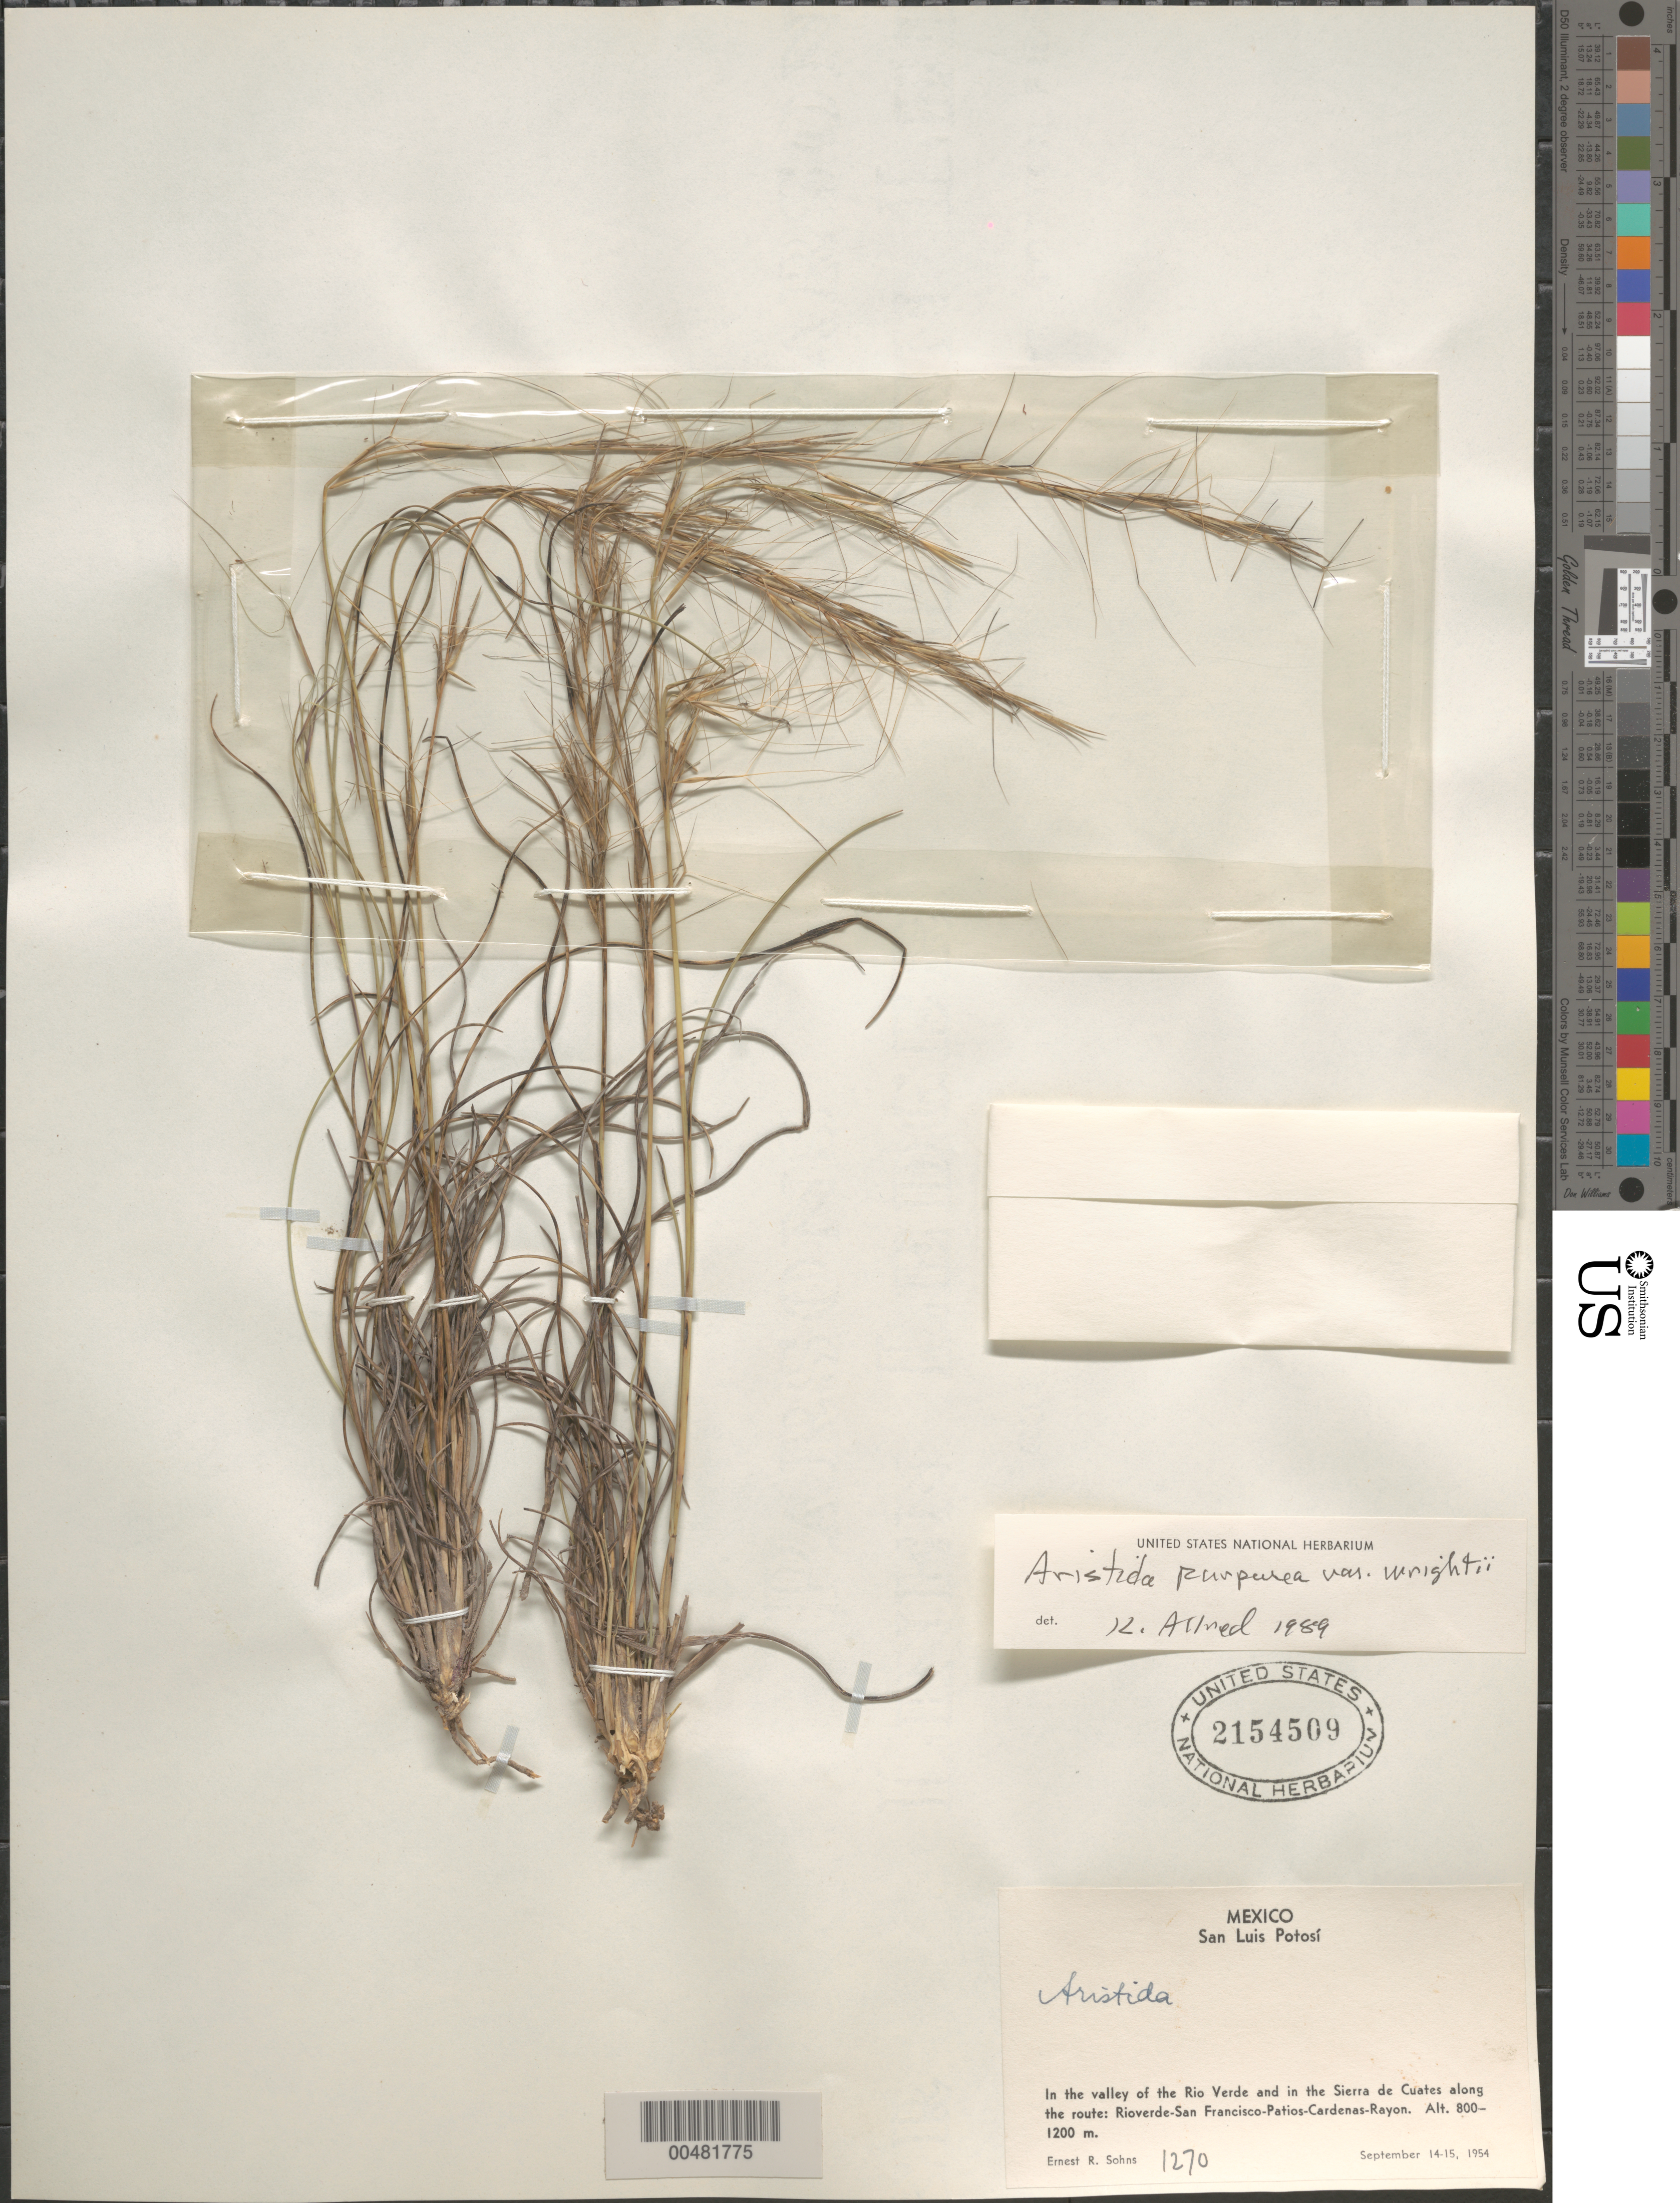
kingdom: Plantae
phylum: Tracheophyta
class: Liliopsida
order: Poales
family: Poaceae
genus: Aristida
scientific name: Aristida purpurea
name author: Nutt.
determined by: Allred, K.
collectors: E. R. Sohns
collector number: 1270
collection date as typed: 14 Sep 1954 to 15 Sep 1954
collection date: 1954-09-14/1954-09-15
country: Mexico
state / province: San Luis Potosi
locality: In the valley of the Rio Verde and in the Sierra de Cuates along the route: Rioverde-San Francisco-Patios-Cardenas-Rayon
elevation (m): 800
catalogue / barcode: US 2154509